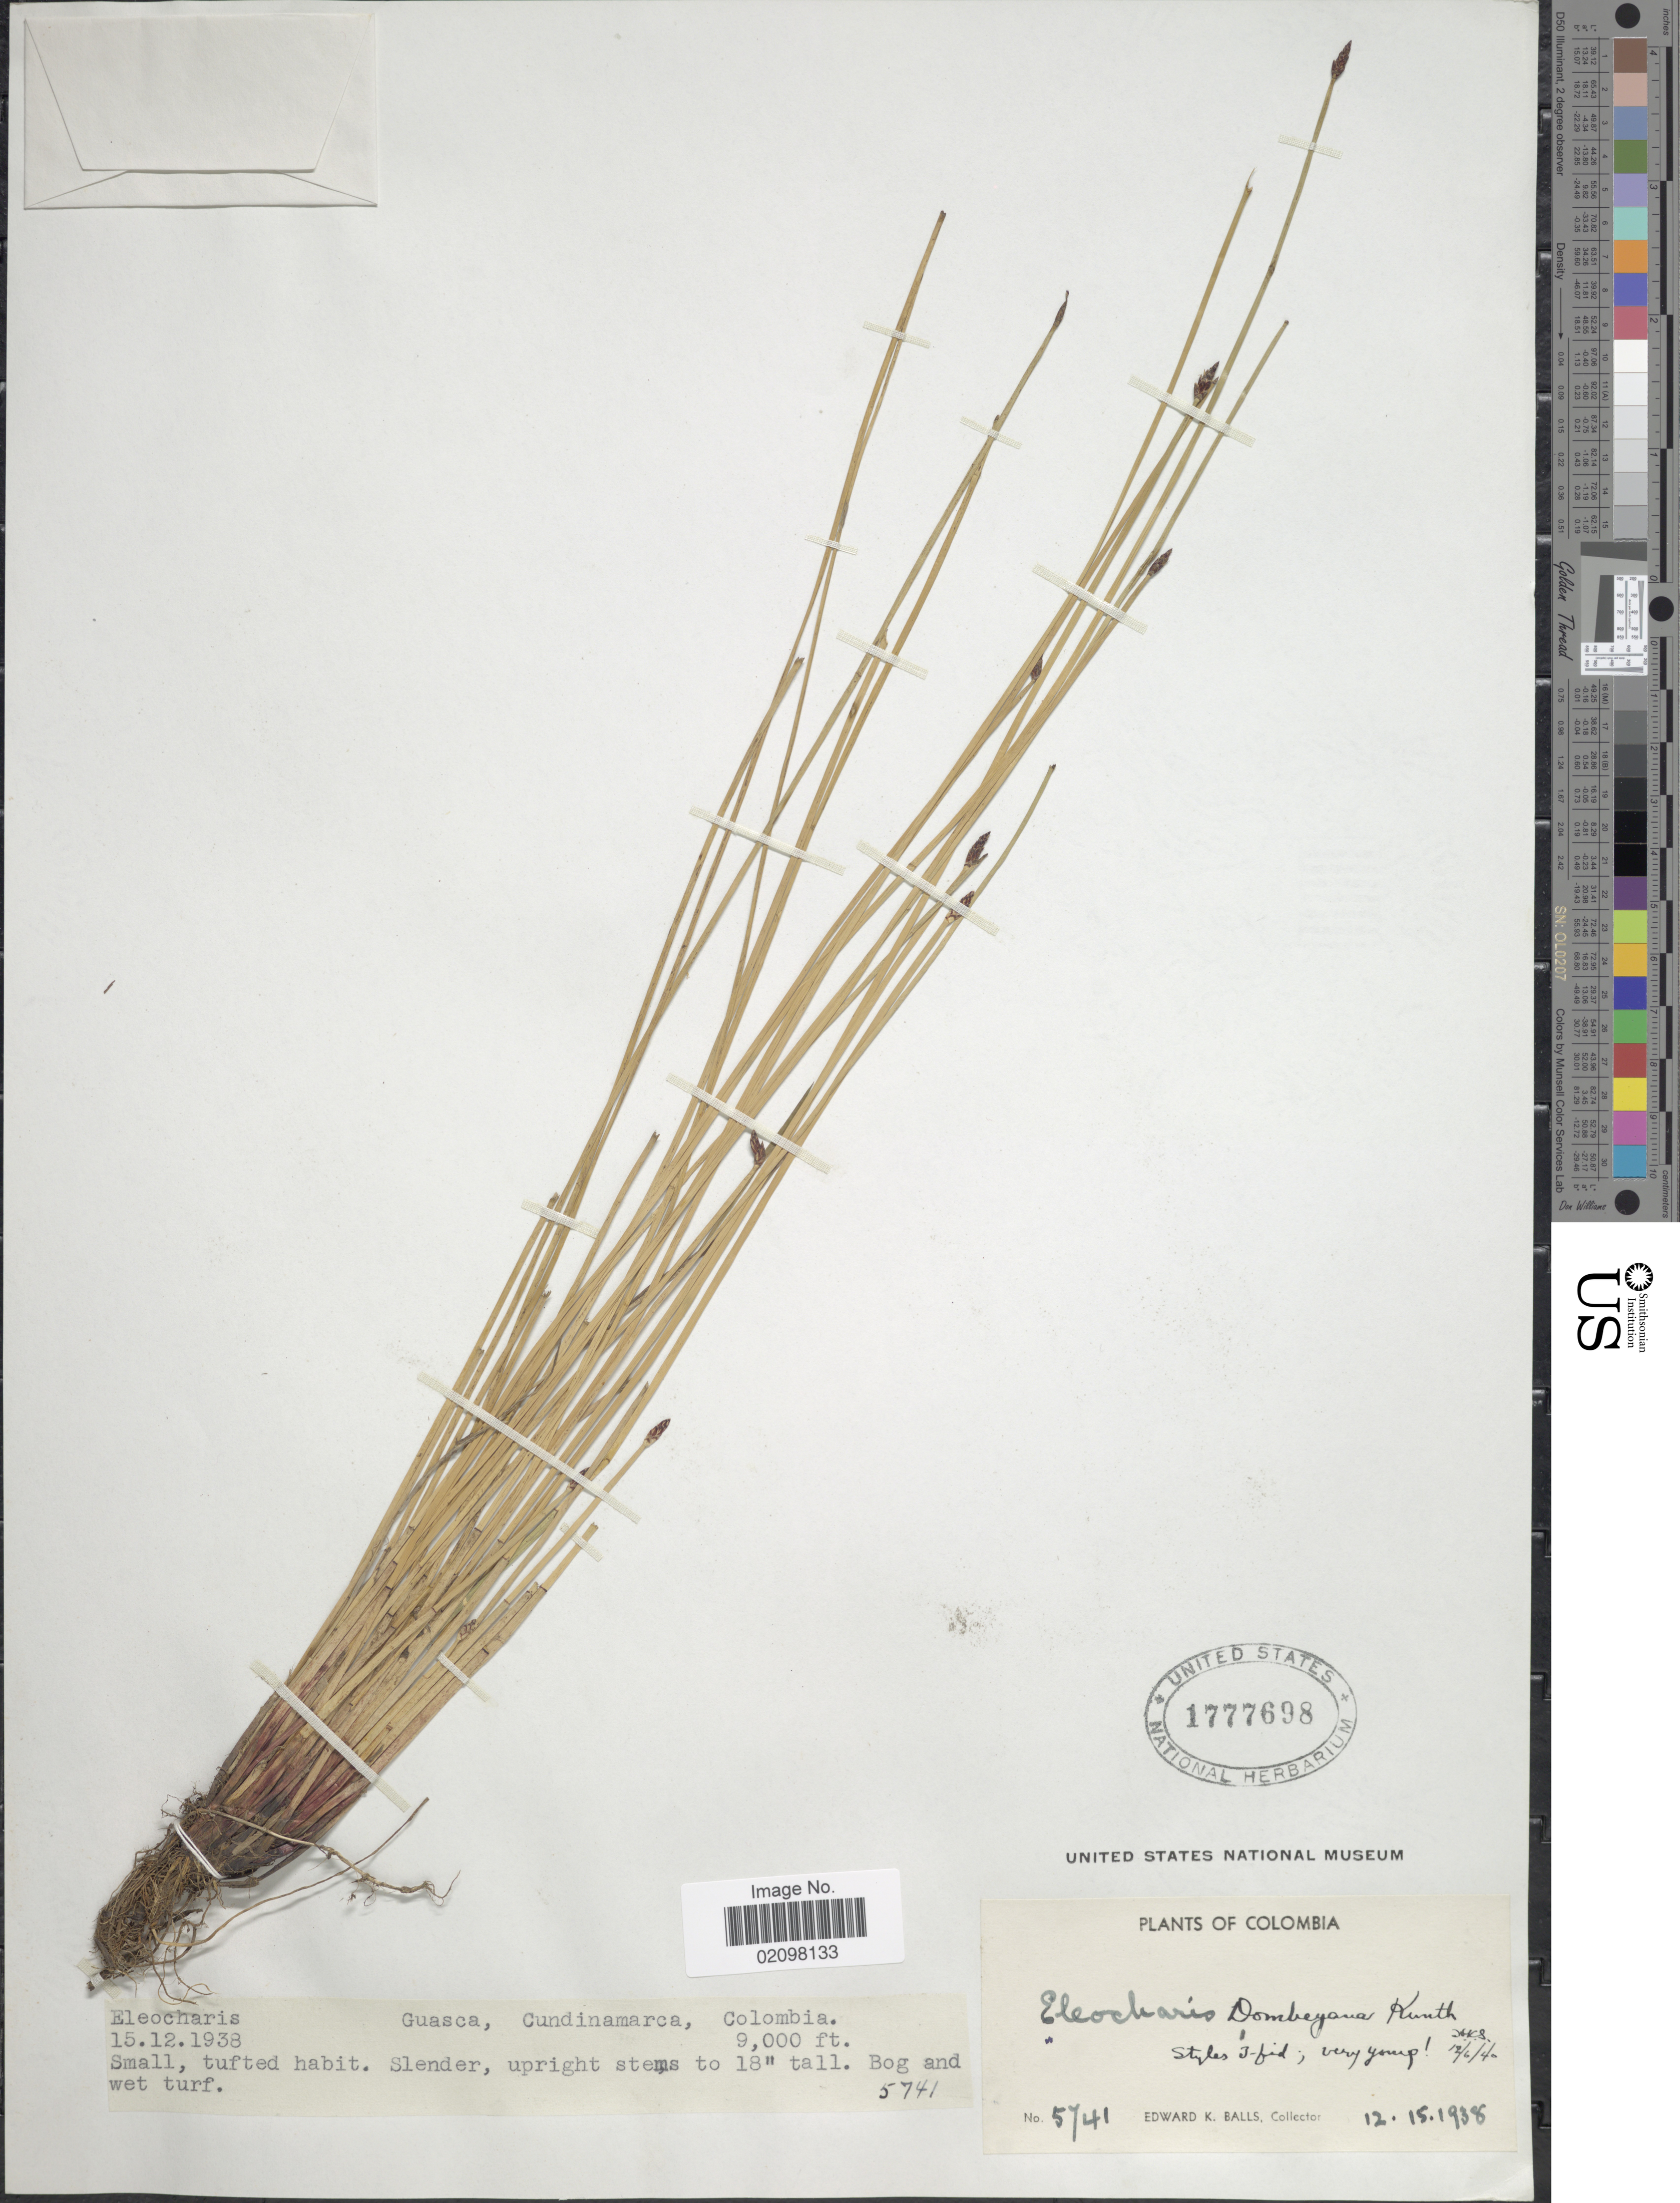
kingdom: Plantae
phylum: Tracheophyta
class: Liliopsida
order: Poales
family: Cyperaceae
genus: Eleocharis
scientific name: Eleocharis dombeyana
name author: Kunth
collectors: E. K. Balls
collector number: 5741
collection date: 1938-12-15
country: Colombia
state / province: Cundinamarca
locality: Guasca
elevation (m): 2743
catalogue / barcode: US 1777698